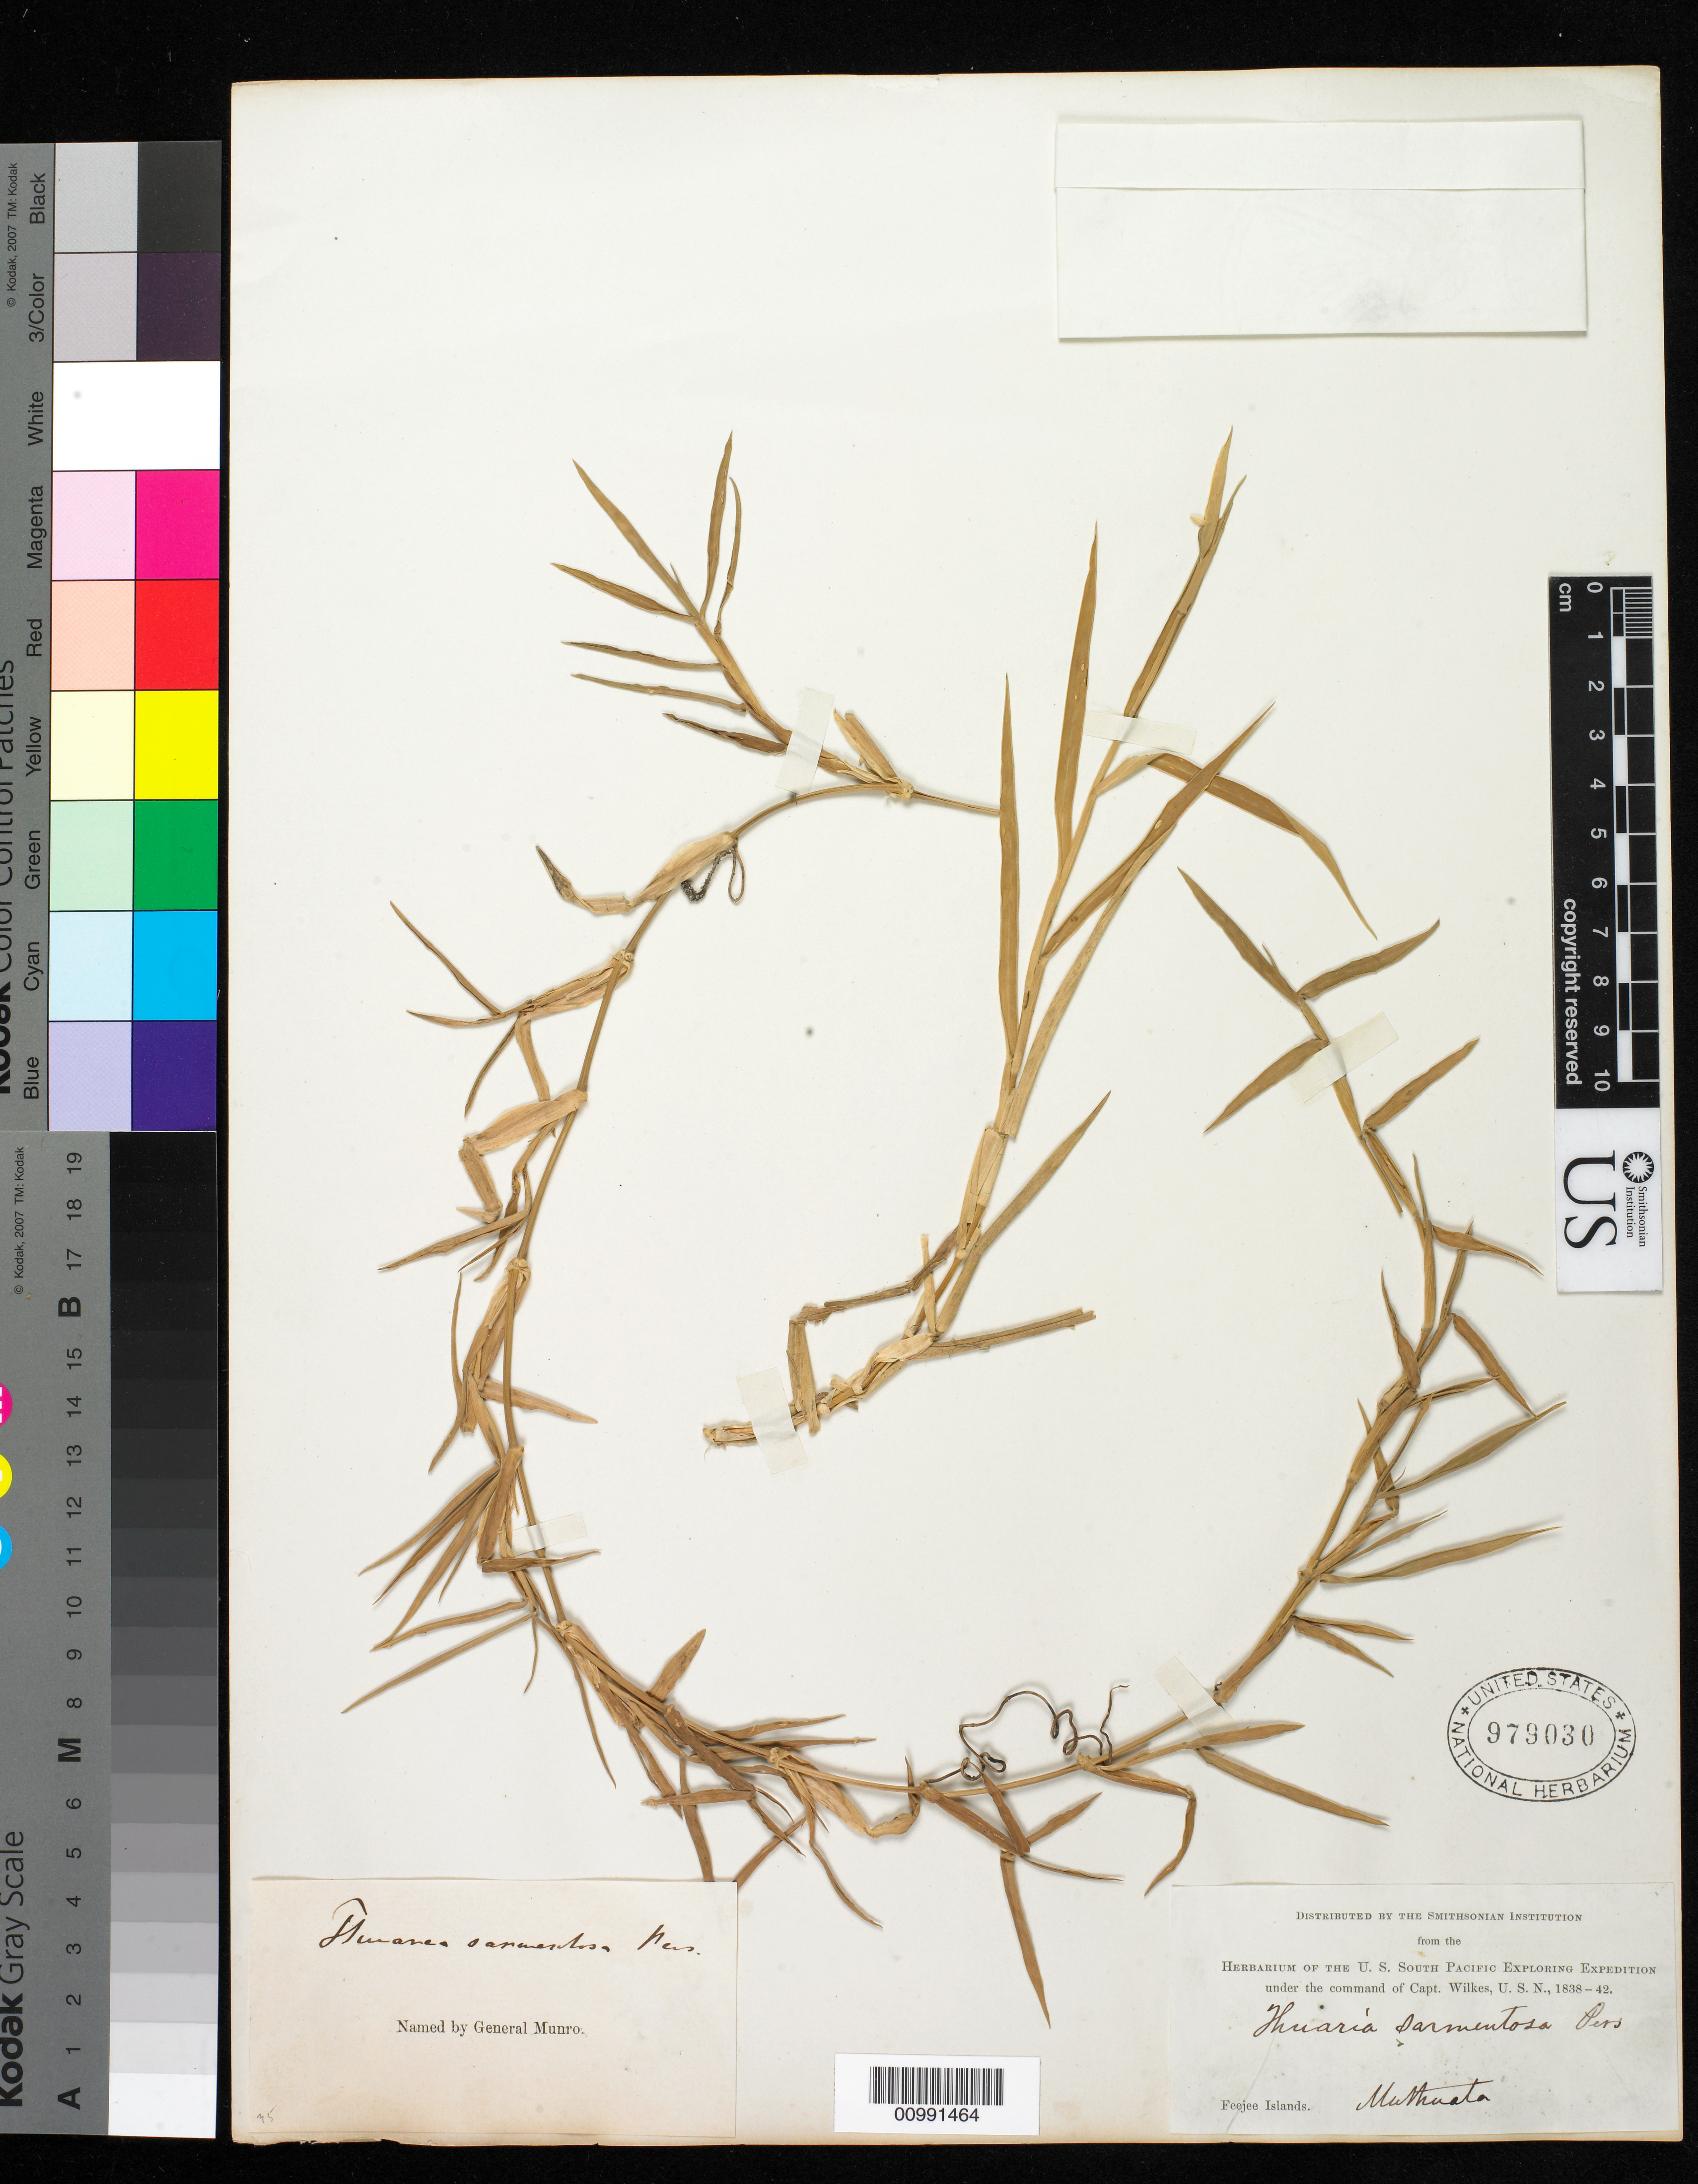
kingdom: Plantae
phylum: Tracheophyta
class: Liliopsida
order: Poales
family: Poaceae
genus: Thuarea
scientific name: Thuarea involuta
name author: (G. Forst.) R. Br. ex Sm.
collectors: Wilkes Explor. Exped.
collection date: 1838/1842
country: Fiji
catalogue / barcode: US 979030